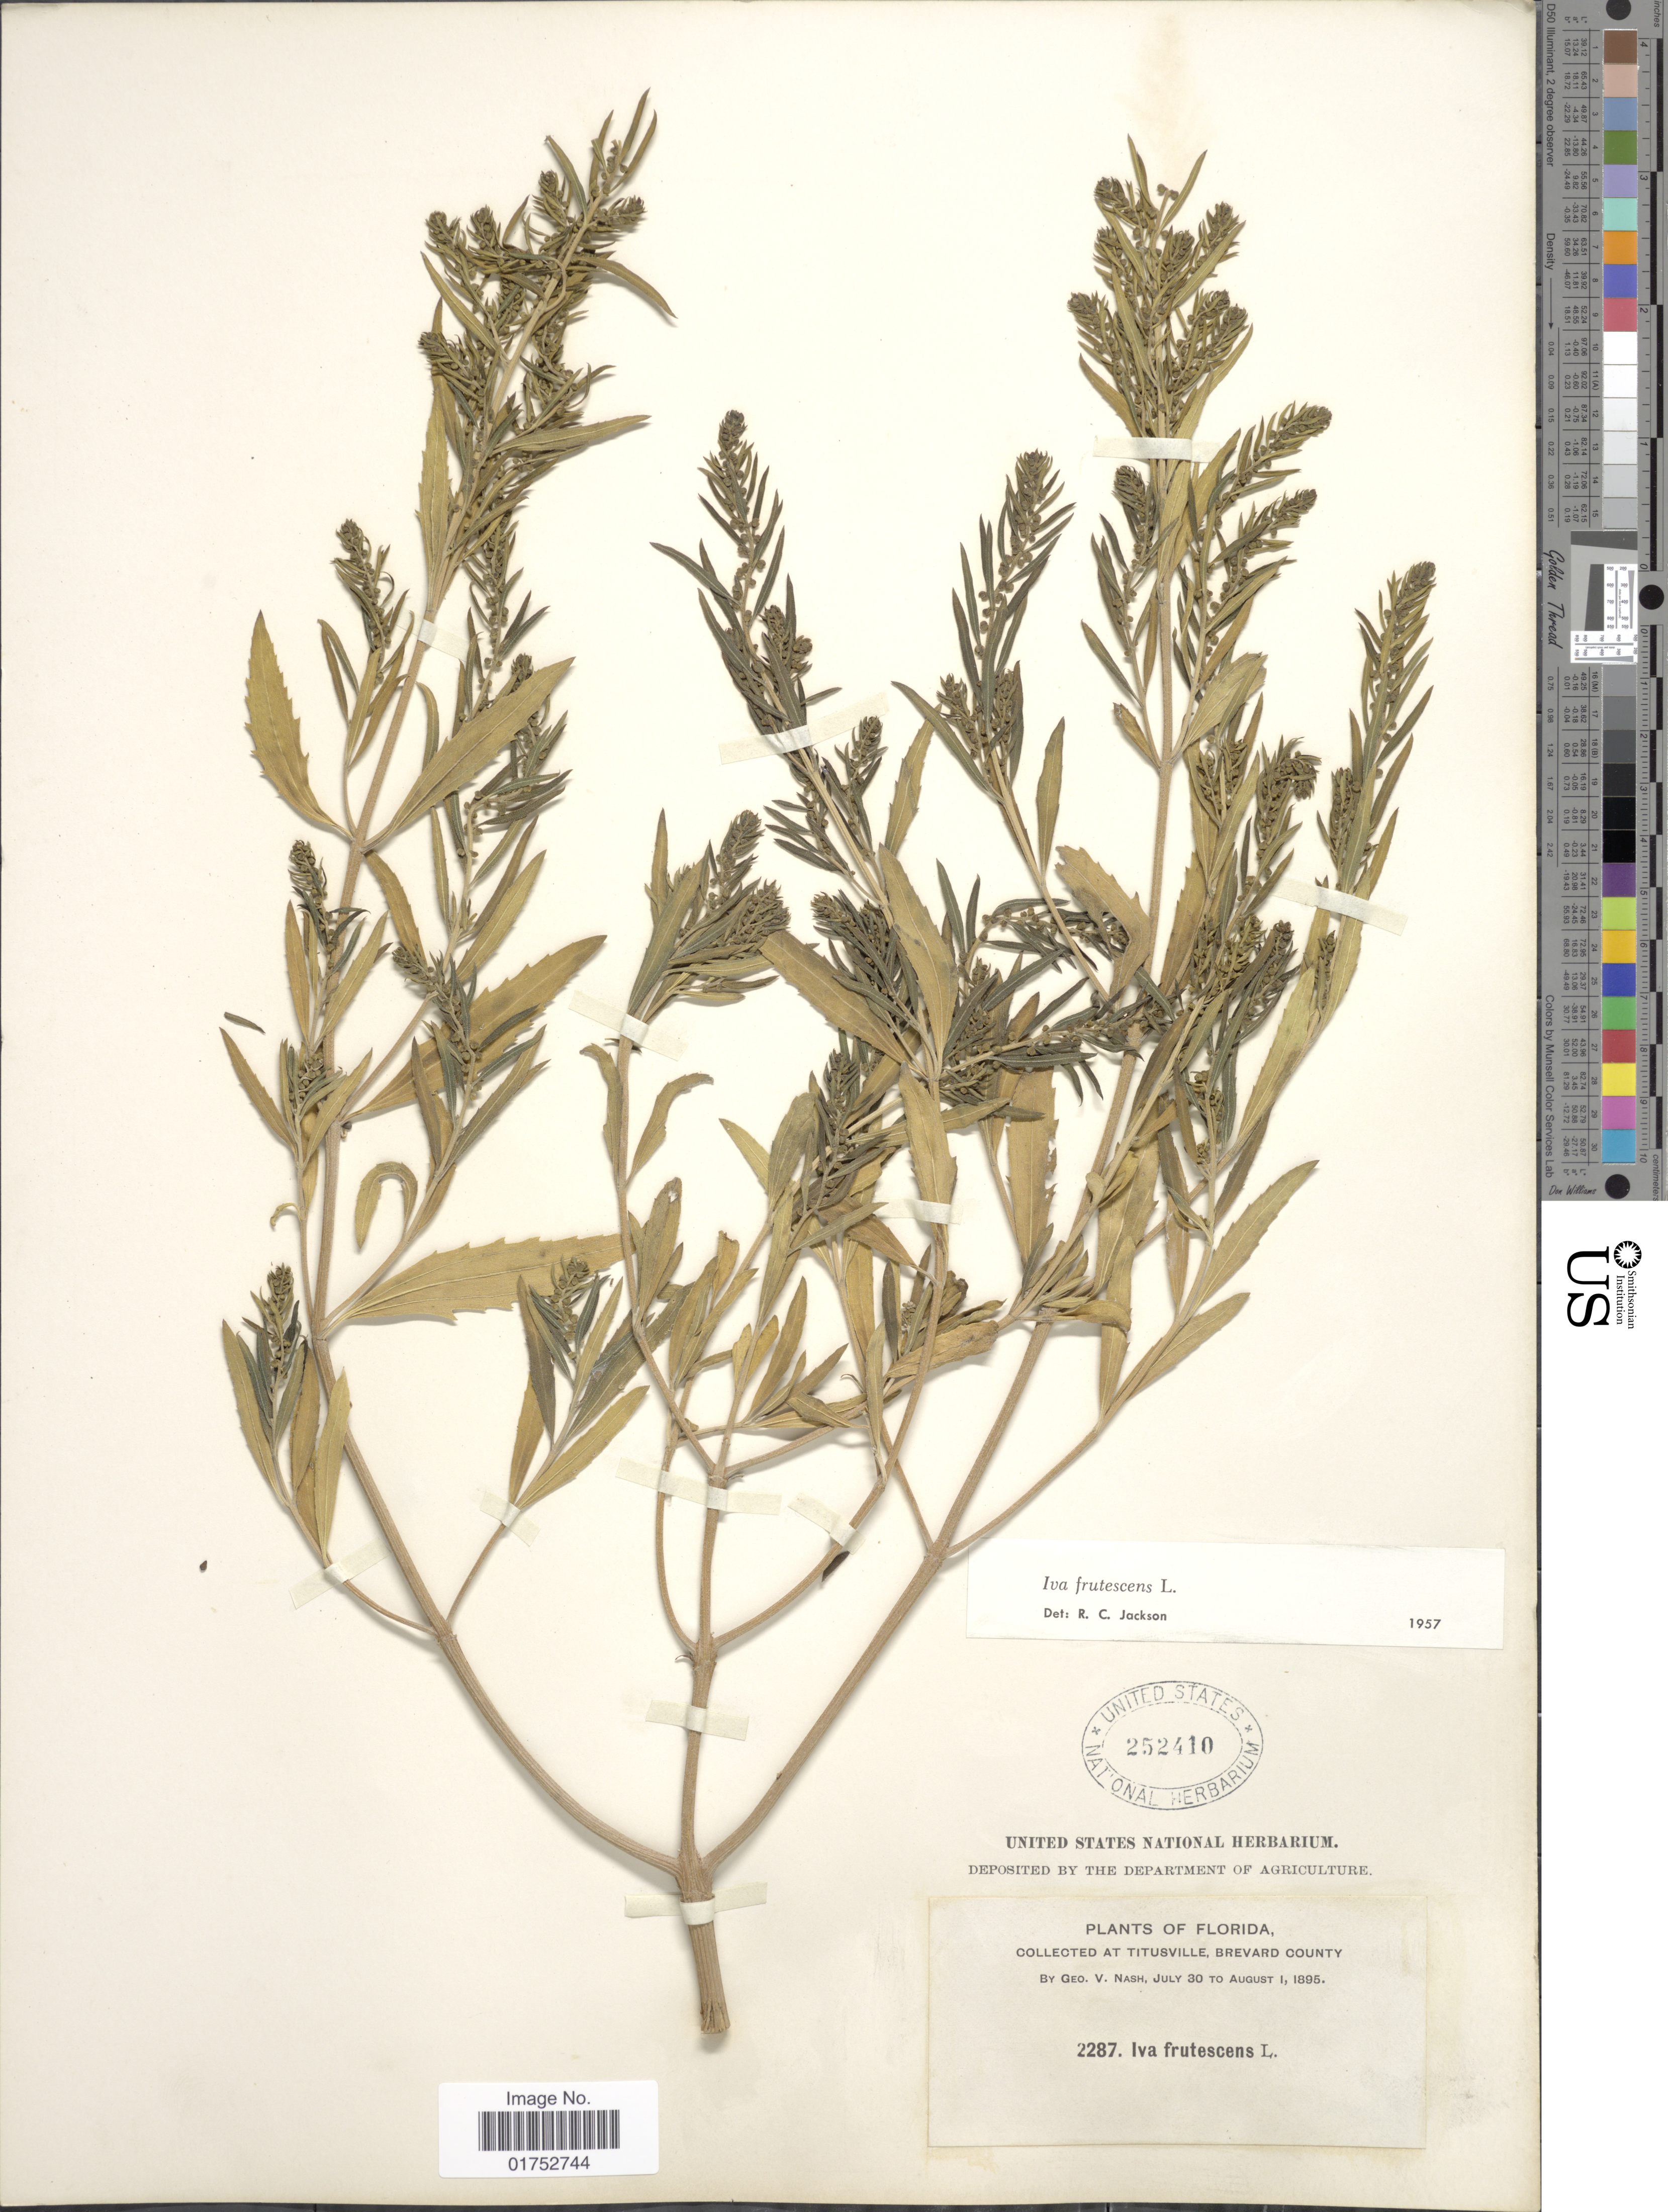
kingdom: Plantae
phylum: Tracheophyta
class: Magnoliopsida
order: Asterales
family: Asteraceae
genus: Iva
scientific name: Iva frutescens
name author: L.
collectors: G. V. Nash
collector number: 2287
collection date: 1895-08-01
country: United States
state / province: Florida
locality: Titusville, Brevard County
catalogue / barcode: US 252410